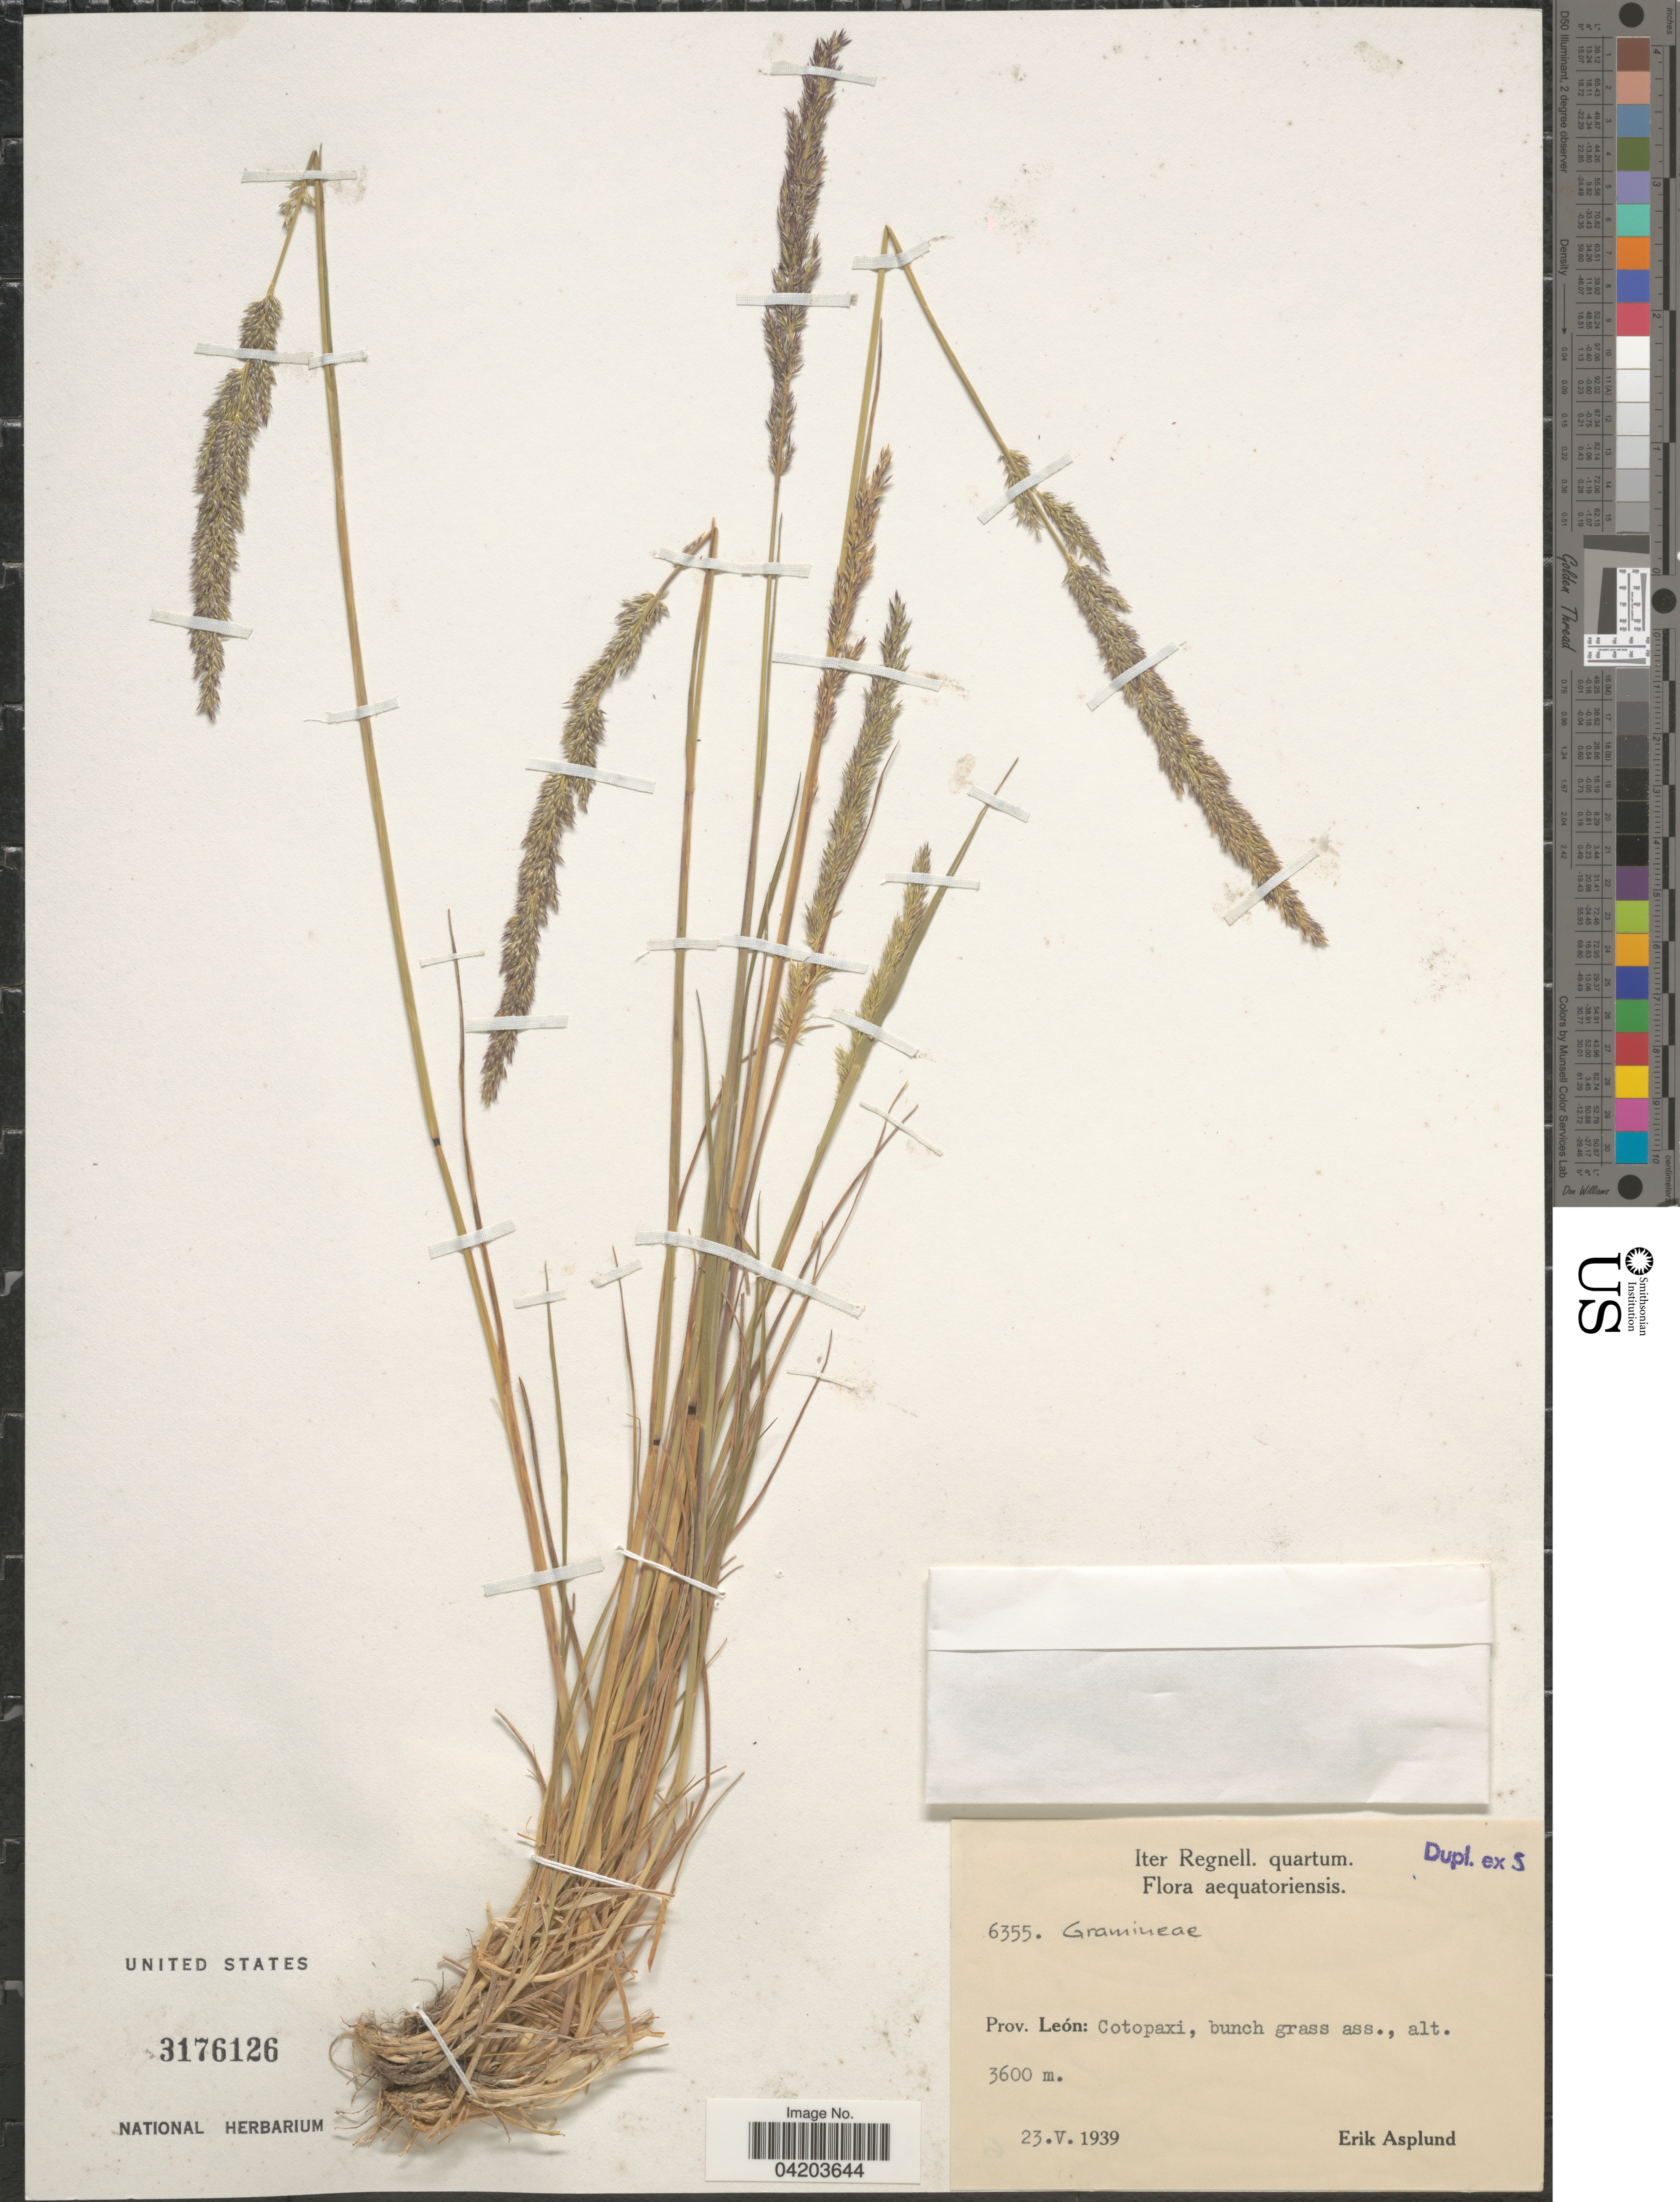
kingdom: Plantae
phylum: Tracheophyta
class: Liliopsida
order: Poales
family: Poaceae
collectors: E. Asplund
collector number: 6355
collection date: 1939-05-23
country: Ecuador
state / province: Cotopaxi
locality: Iter Regnell. quartum. Aequatoriensis. Prov. León.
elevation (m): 3600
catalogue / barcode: US 3176126